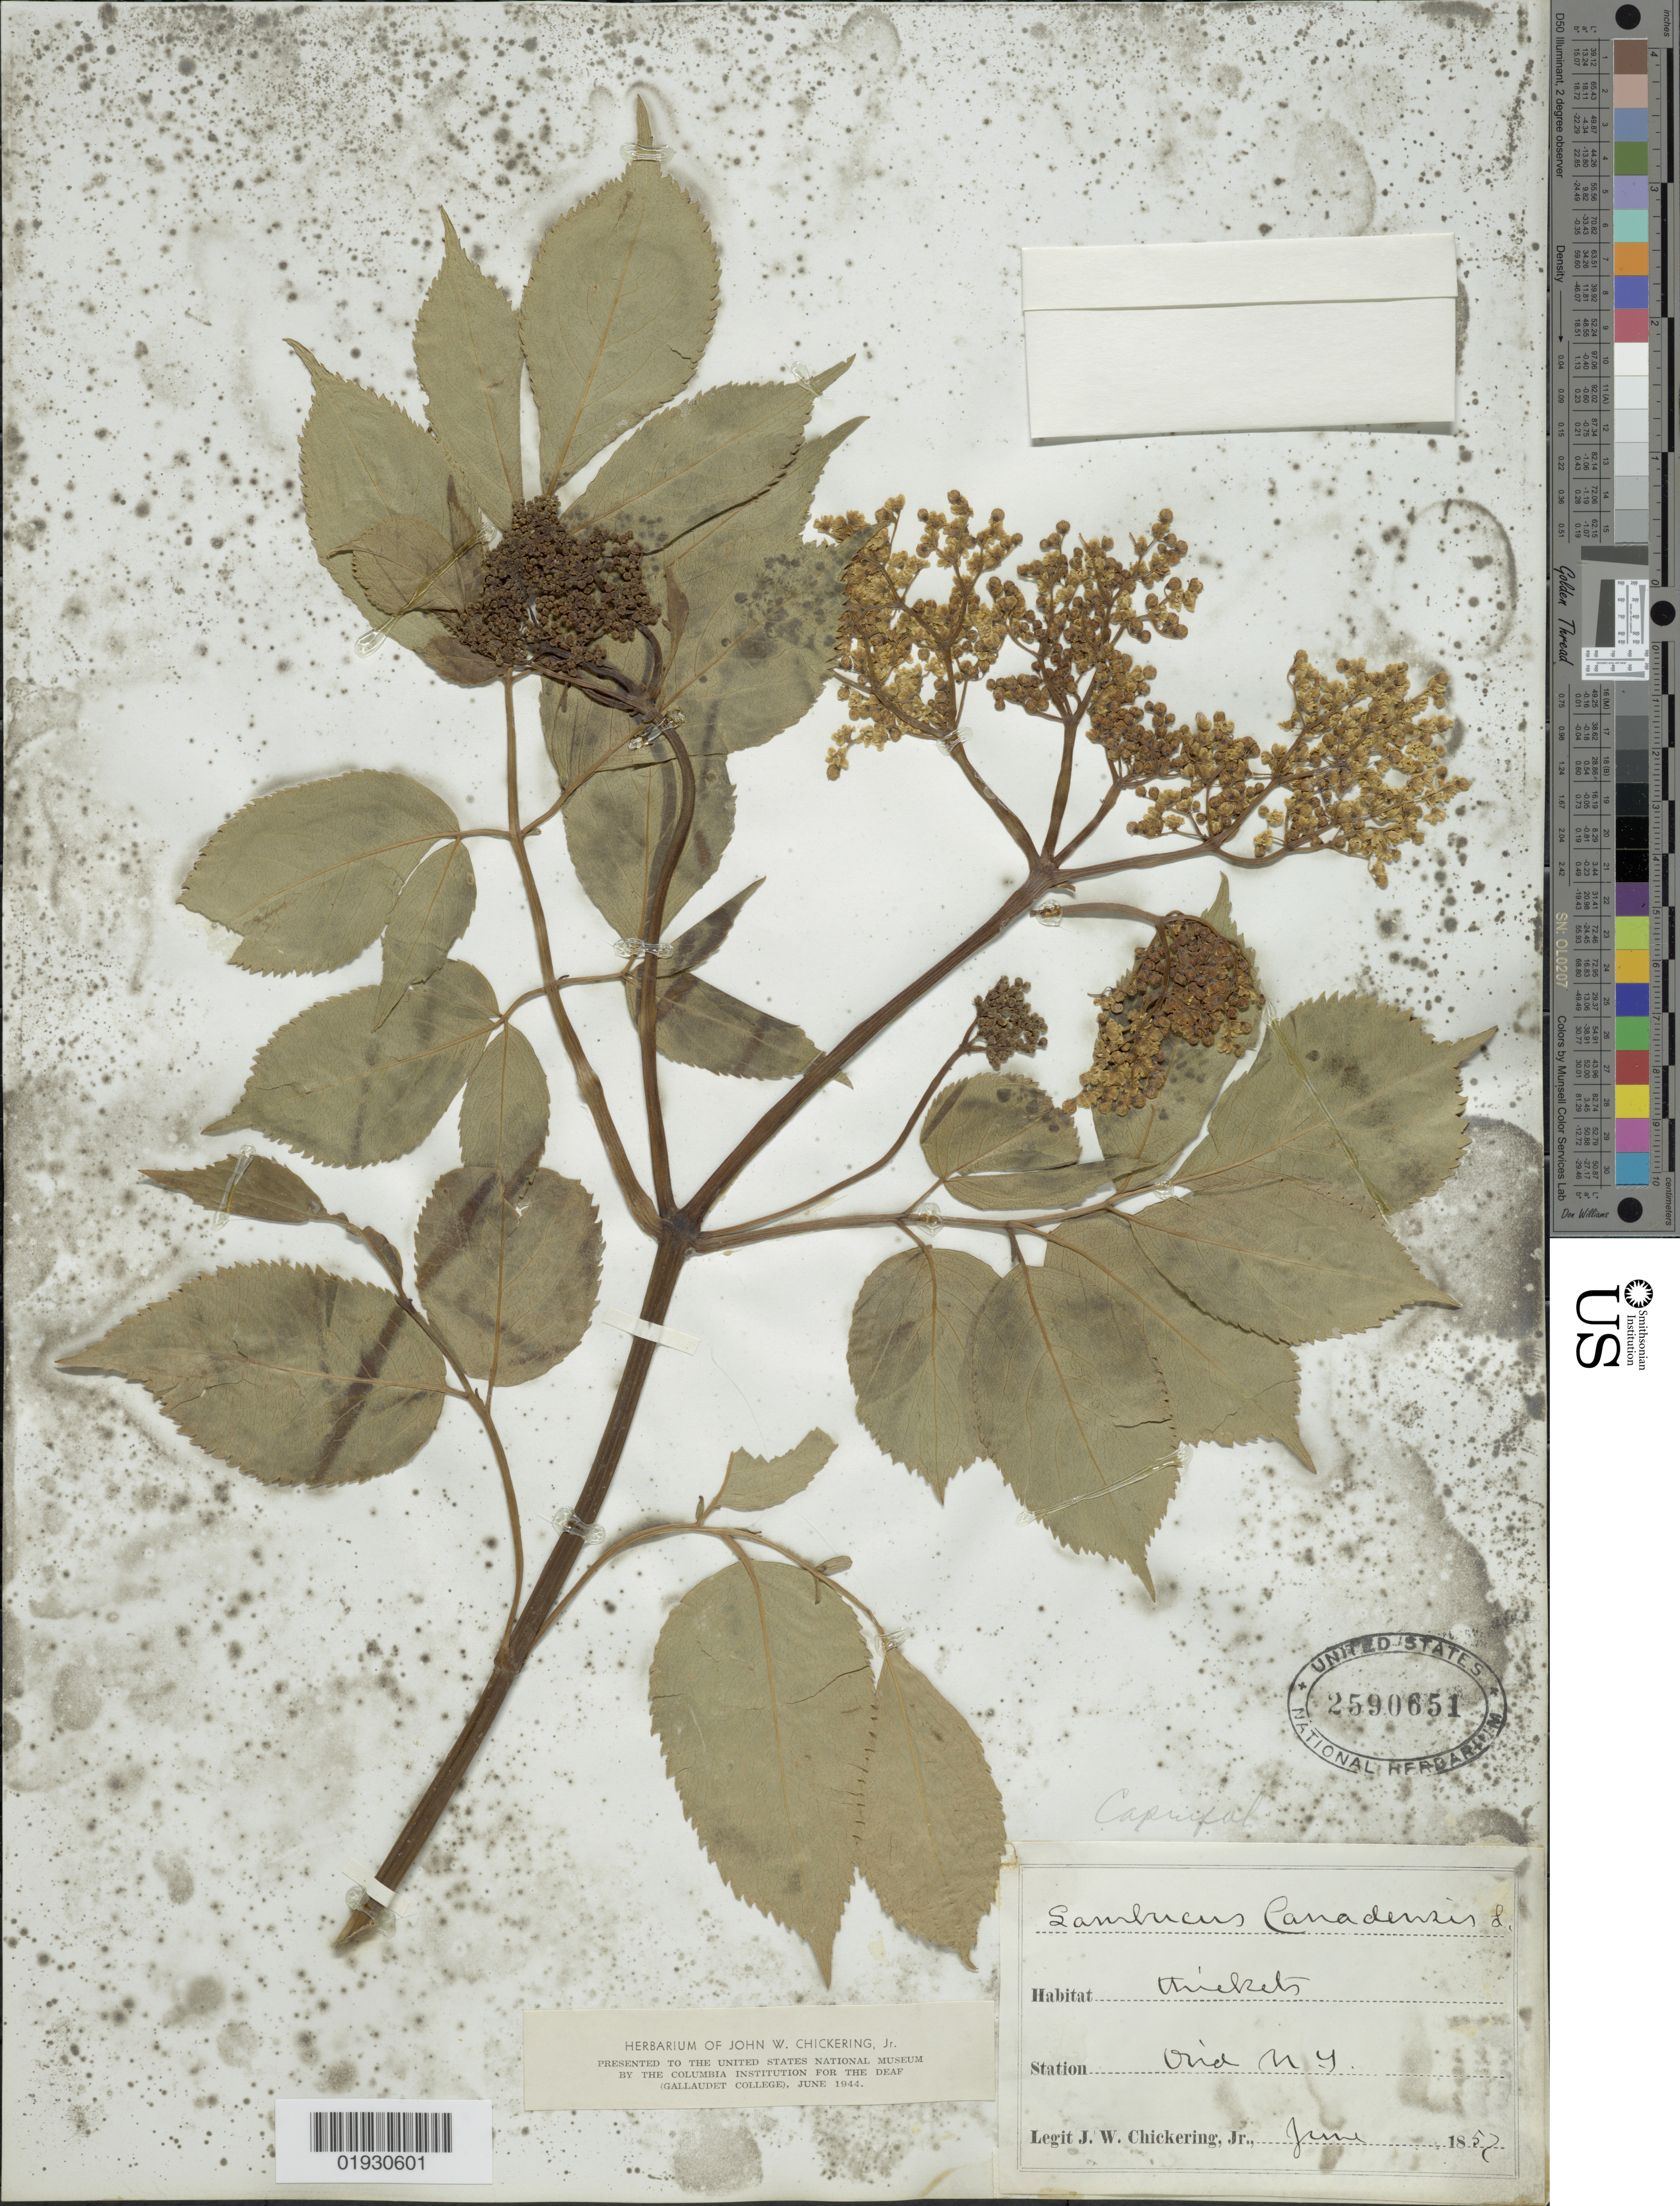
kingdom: Plantae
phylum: Tracheophyta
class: Magnoliopsida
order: Dipsacales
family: Viburnaceae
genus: Sambucus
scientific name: Sambucus canadensis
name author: L.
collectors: J. W. Chickering Jr.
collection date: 1857-06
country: United States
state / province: New York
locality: Ovid.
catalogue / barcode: US 2590651